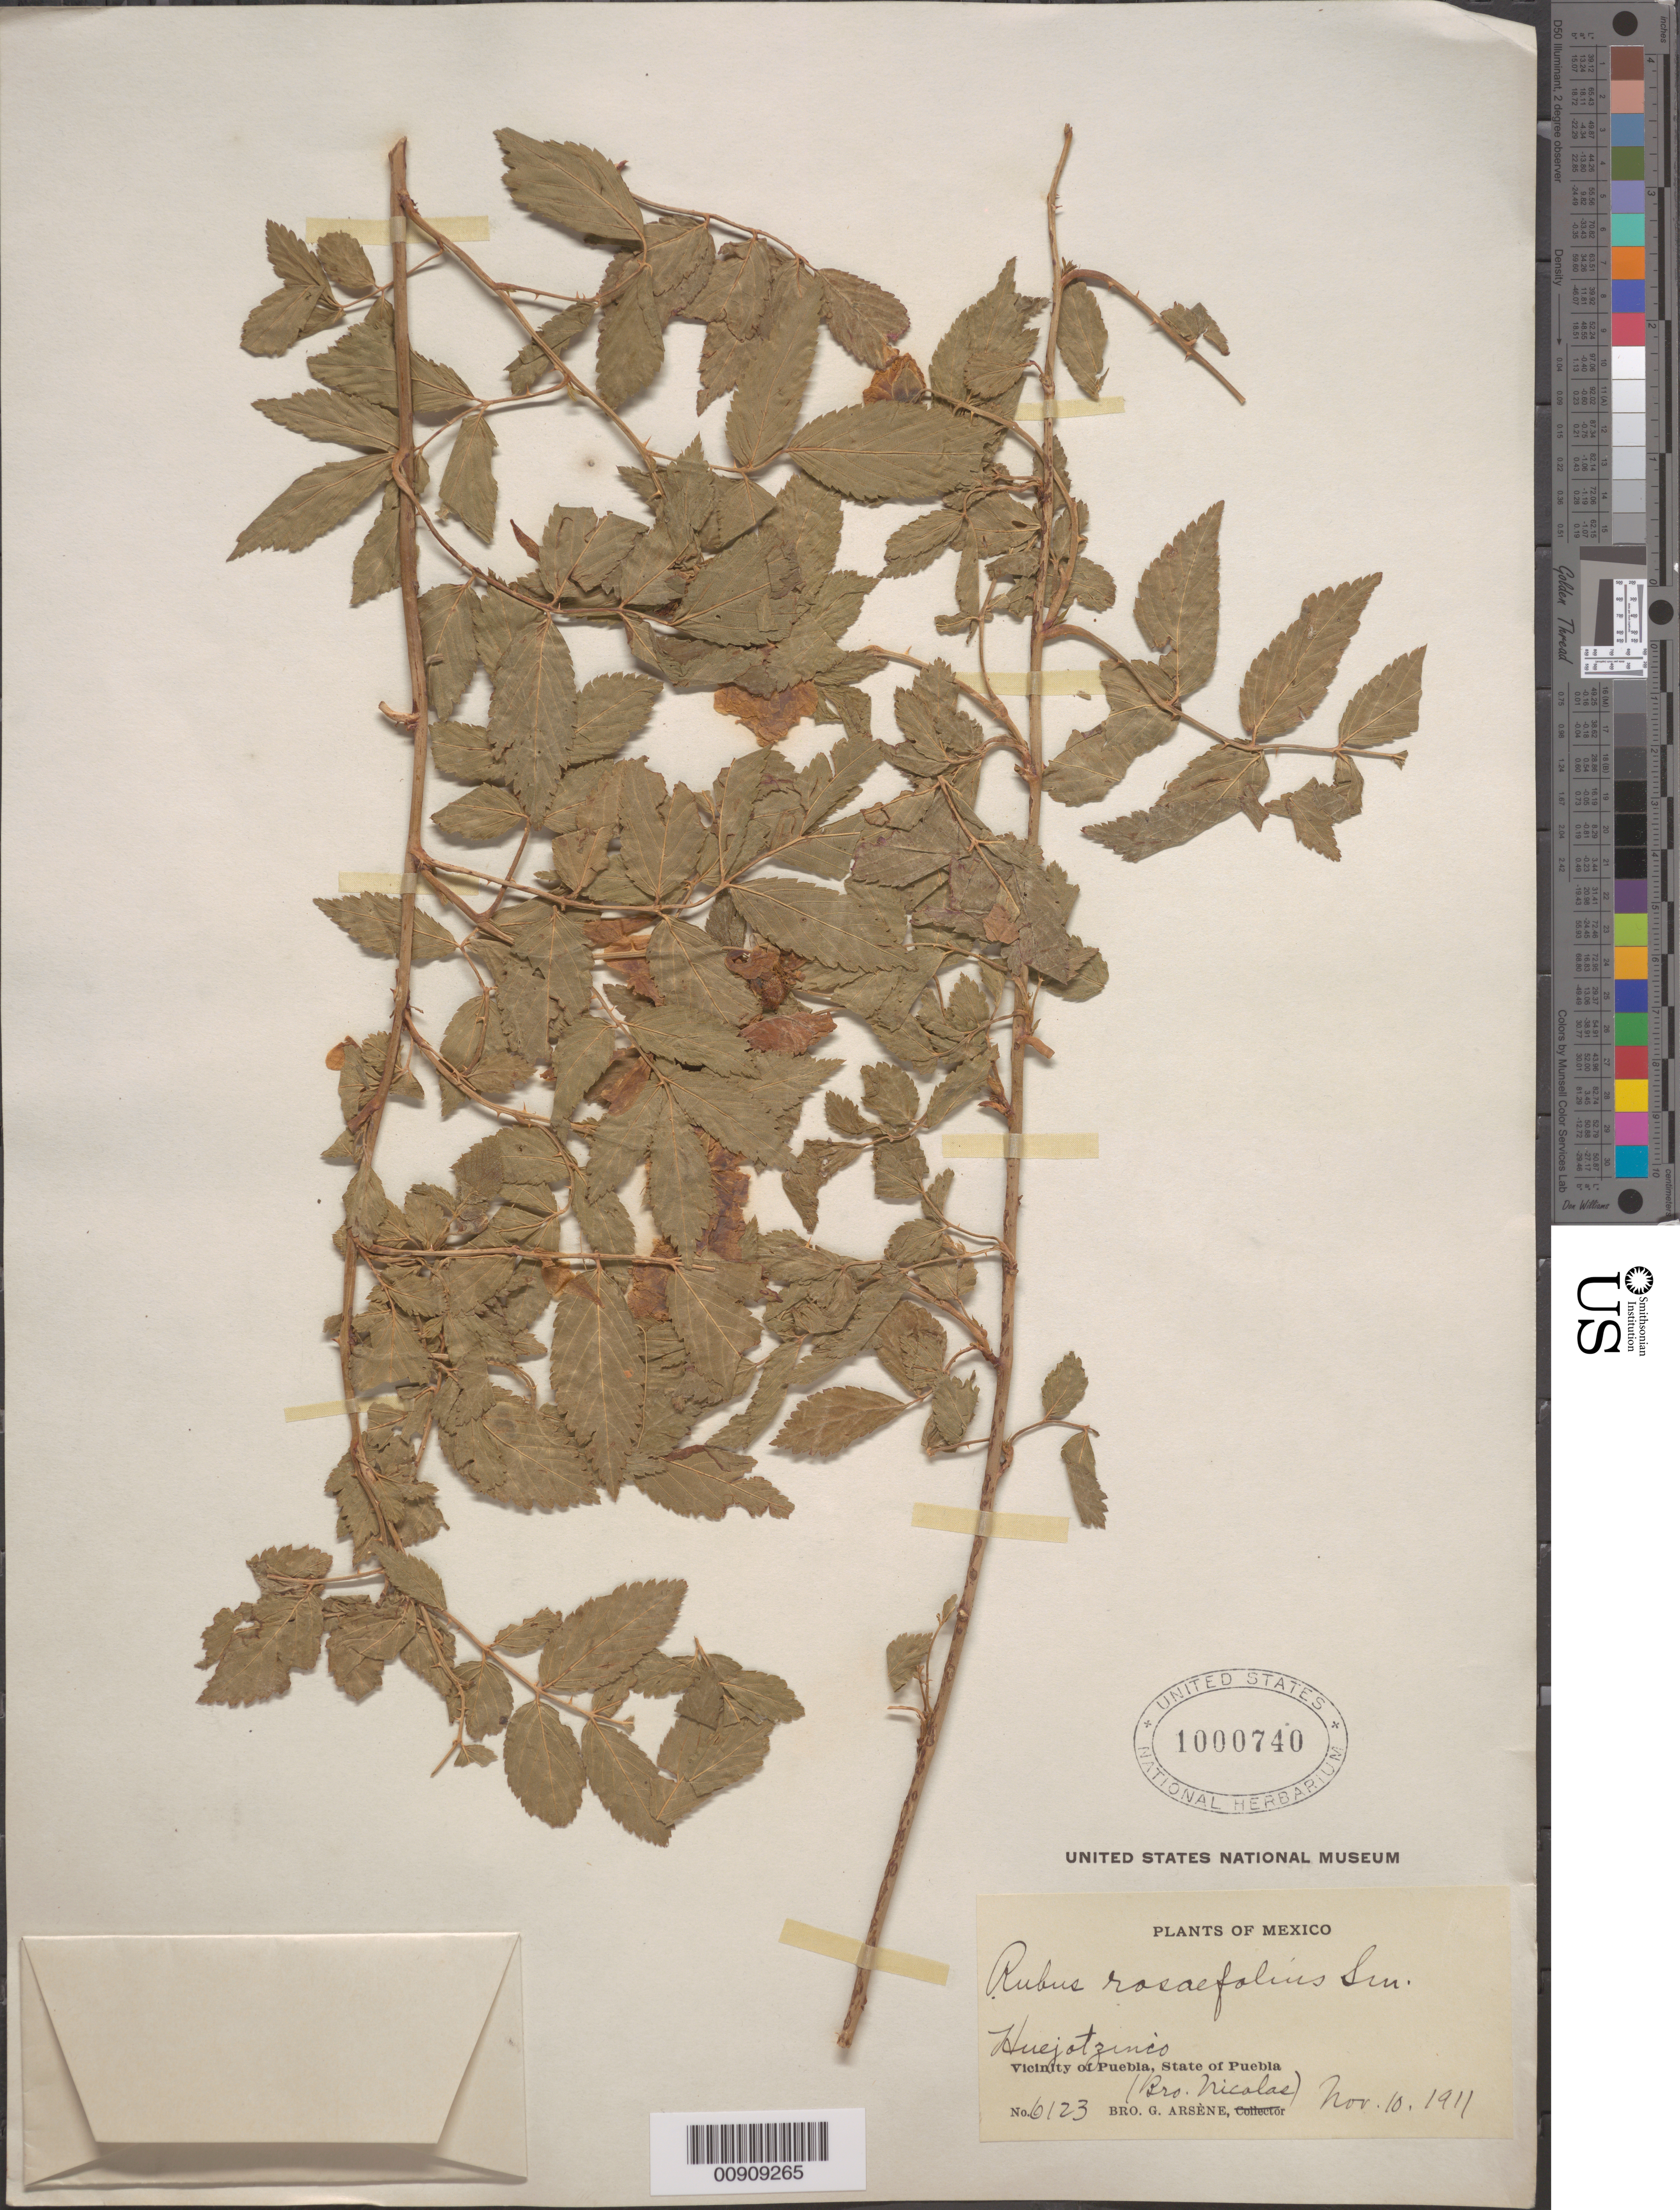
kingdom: Plantae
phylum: Tracheophyta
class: Magnoliopsida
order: Rosales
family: Rosaceae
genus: Rubus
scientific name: Rubus rosifolius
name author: Sm.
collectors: B. Nicolas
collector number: Arsène, Bro. G. No. 6123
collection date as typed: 10 Nov 1911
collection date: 1911-11-10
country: Mexico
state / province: Puebla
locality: Huejotzinco. Vicinity of Puebla, State of Puebla.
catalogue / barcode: US 1000740